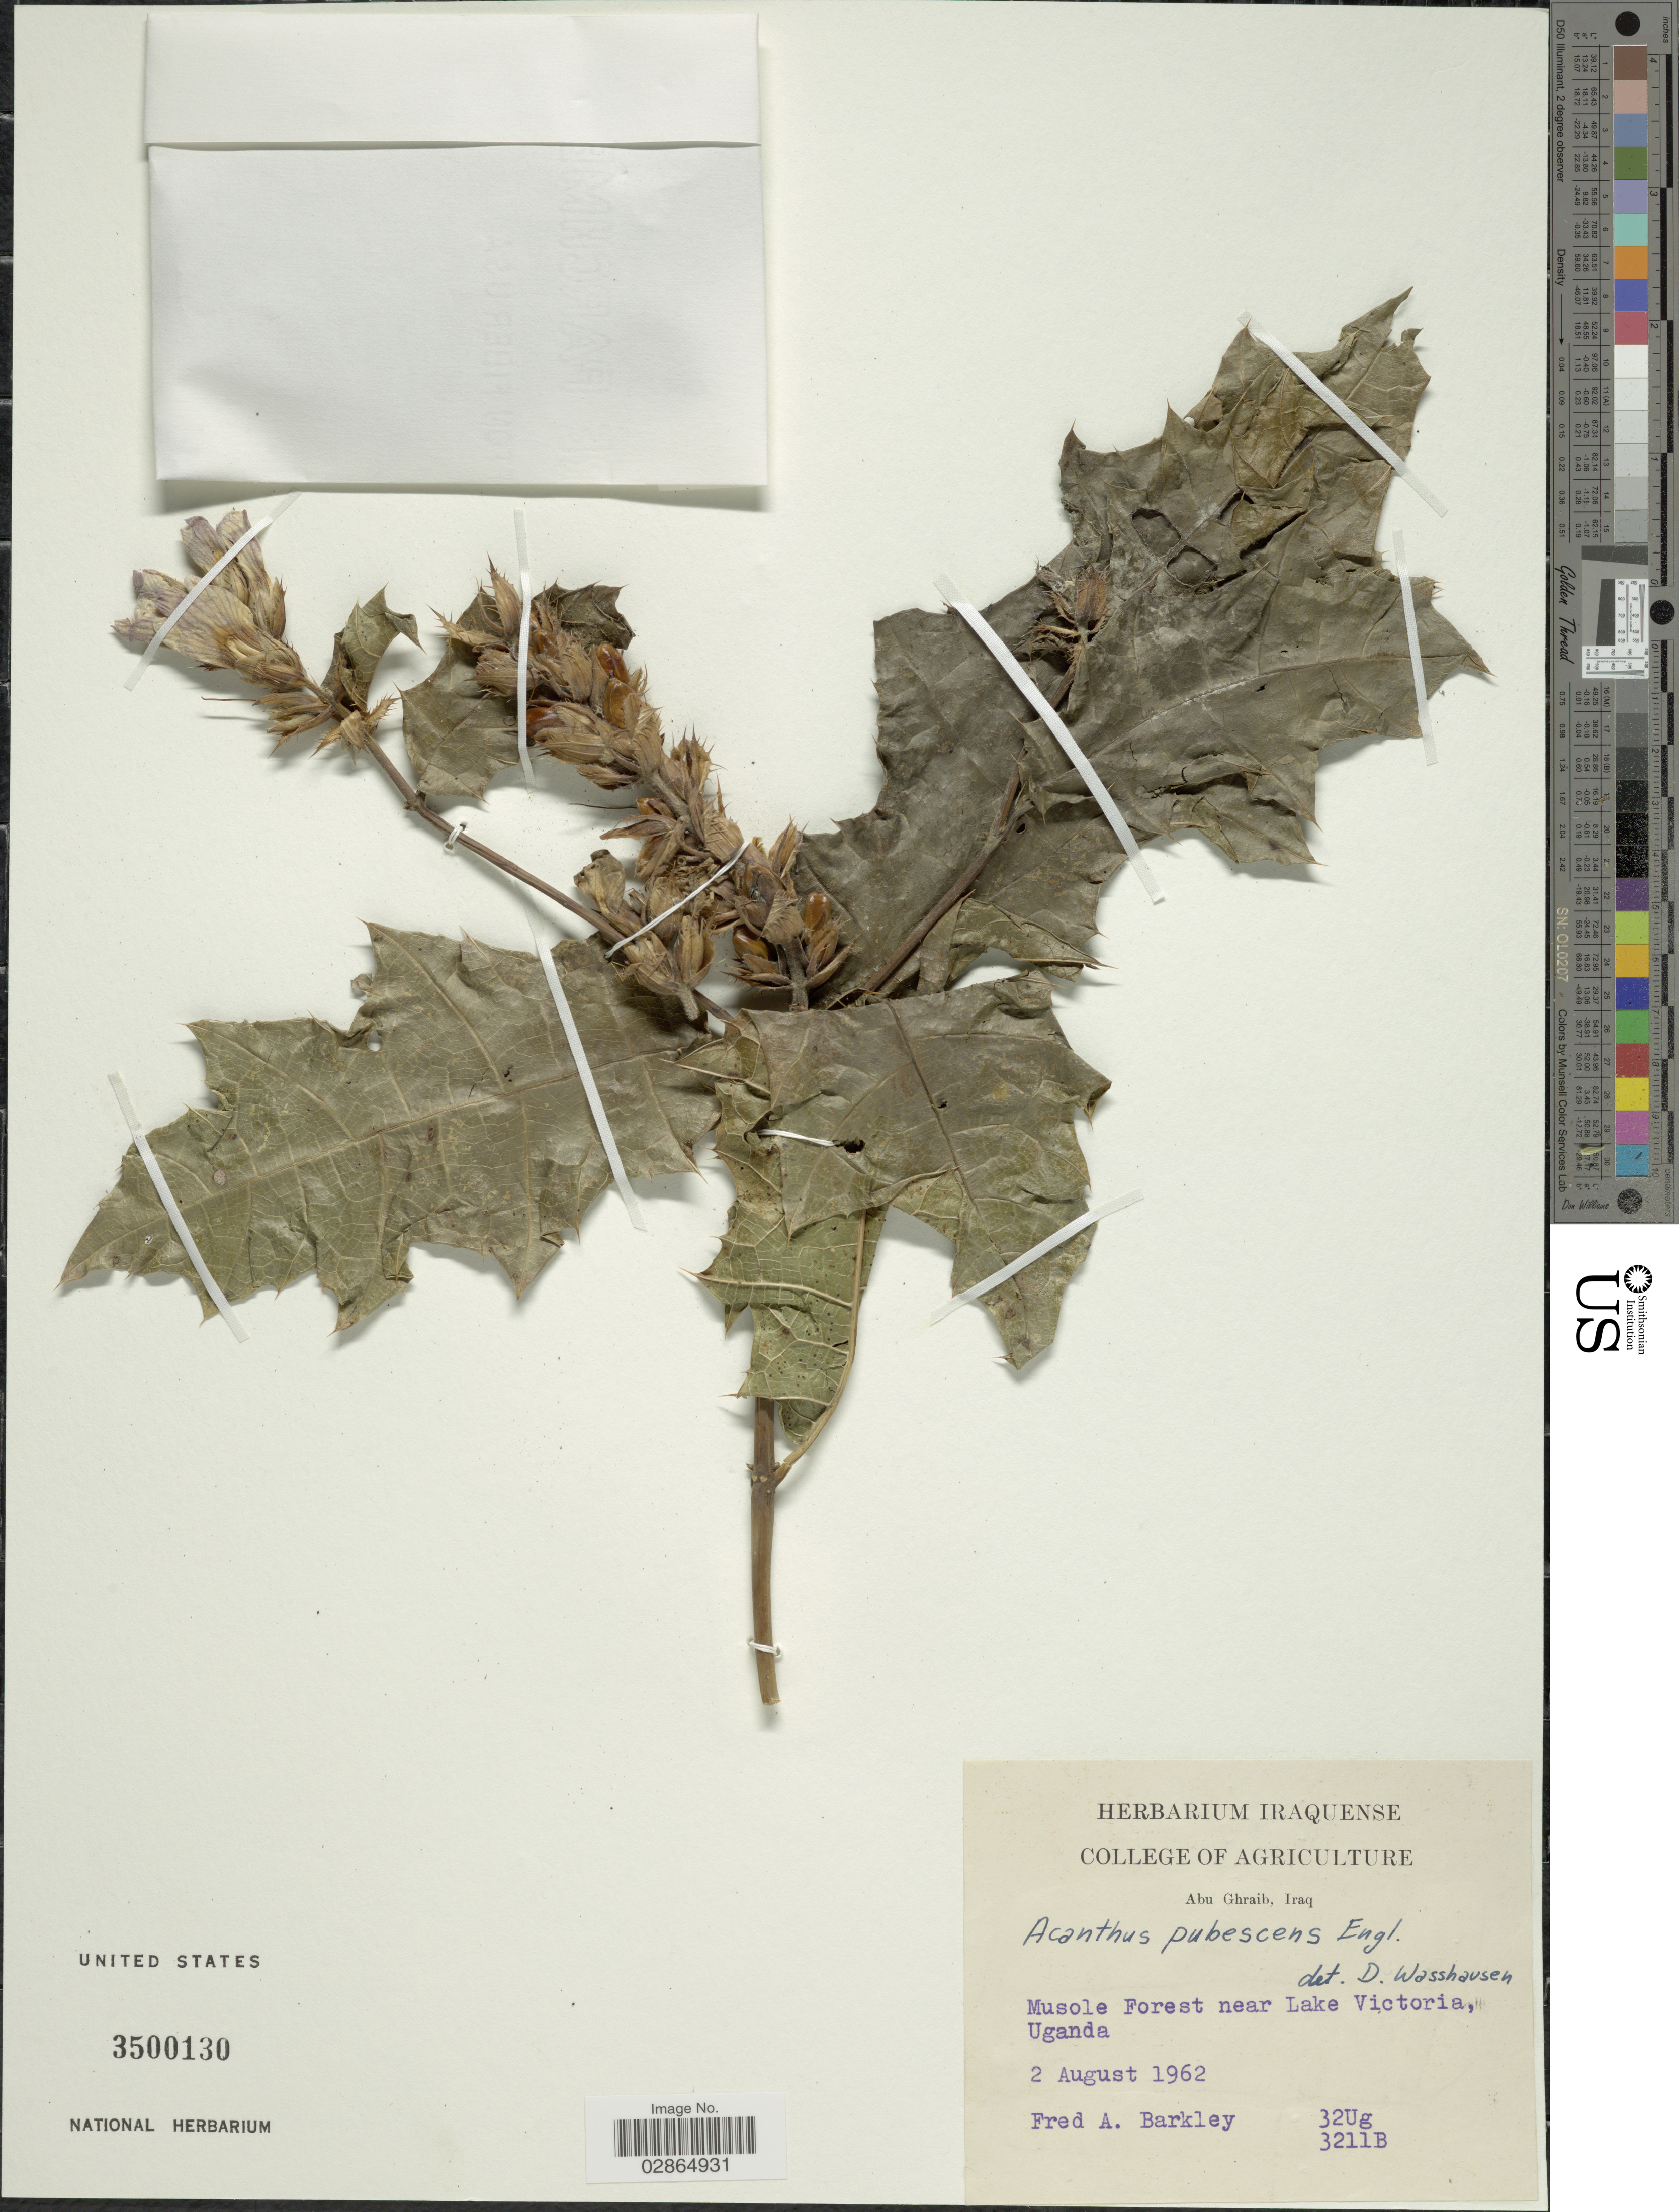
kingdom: Plantae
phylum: Tracheophyta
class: Magnoliopsida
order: Lamiales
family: Acanthaceae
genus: Acanthus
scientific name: Acanthus polystachius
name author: Delile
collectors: F. A. Barkley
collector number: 32Ug 3211B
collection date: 1962-08-02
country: Uganda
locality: Musole Forest near Lake Victoria, Uganda.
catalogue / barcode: US 3500130